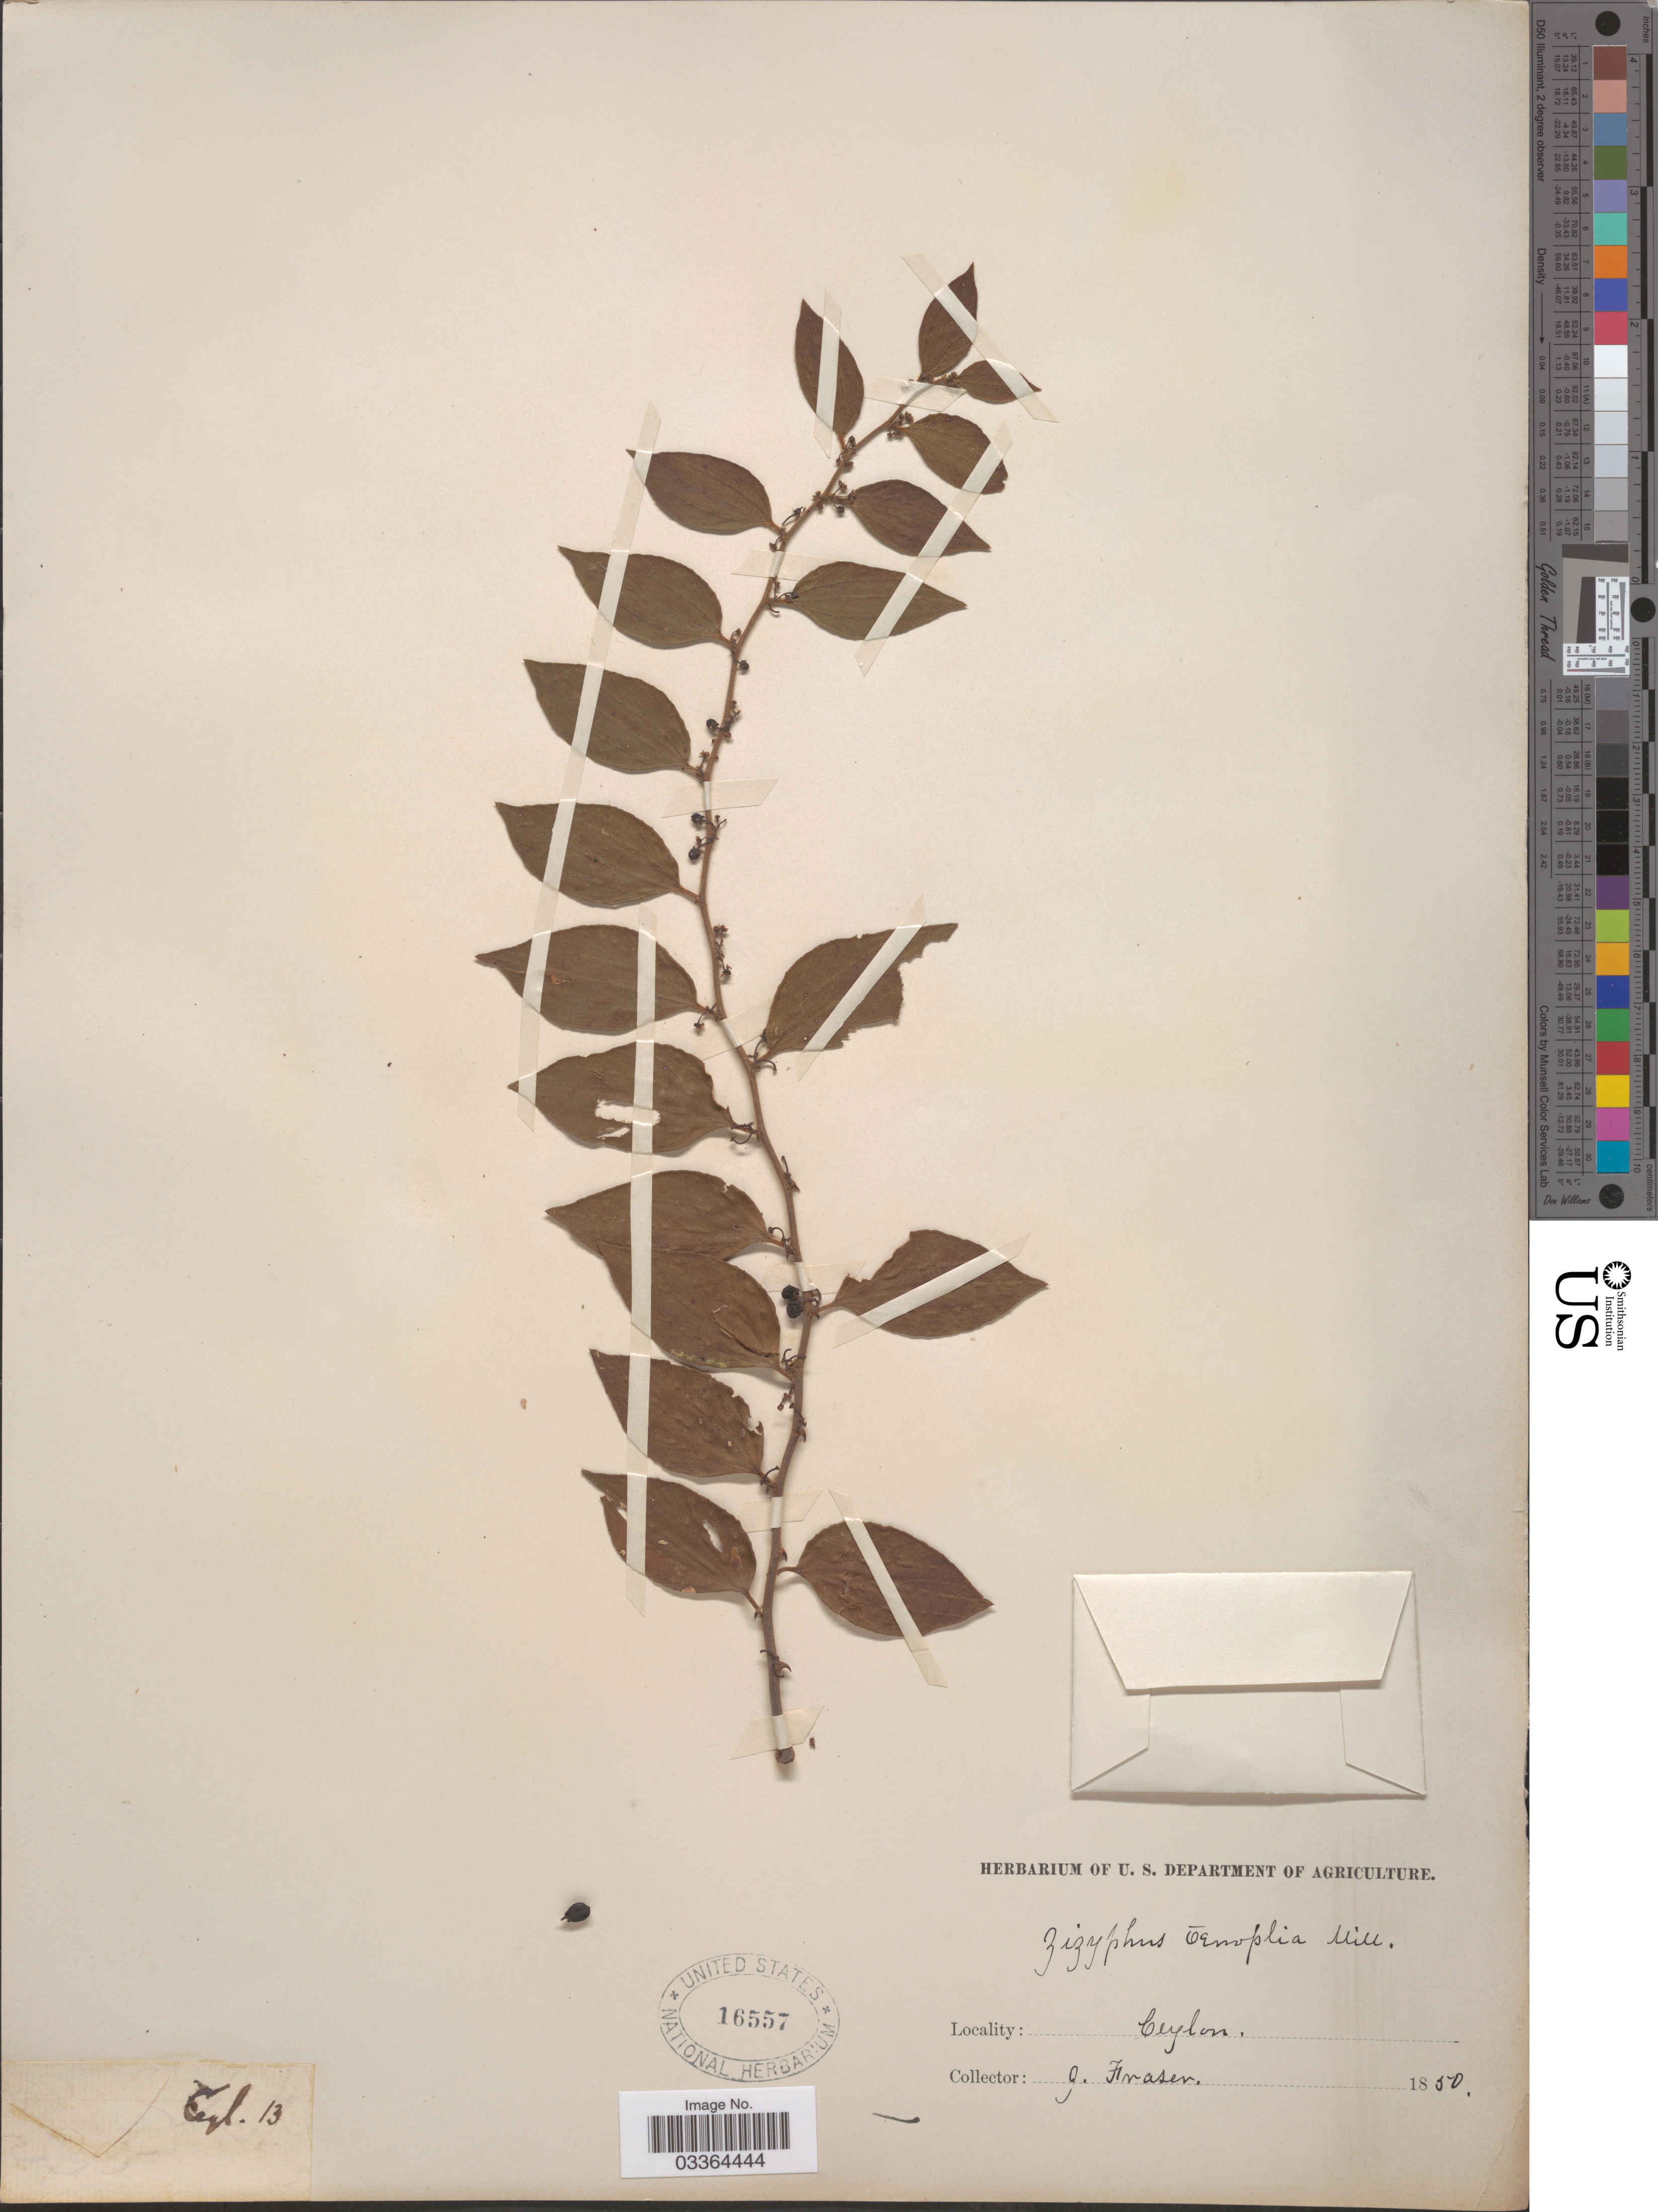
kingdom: Plantae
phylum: Tracheophyta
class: Magnoliopsida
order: Rosales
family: Rhamnaceae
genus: Ziziphus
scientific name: Ziziphus oenopolia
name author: (L.) Mill.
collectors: J. Fraser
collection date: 1850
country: Sri Lanka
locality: Ceylon.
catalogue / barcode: US 16557